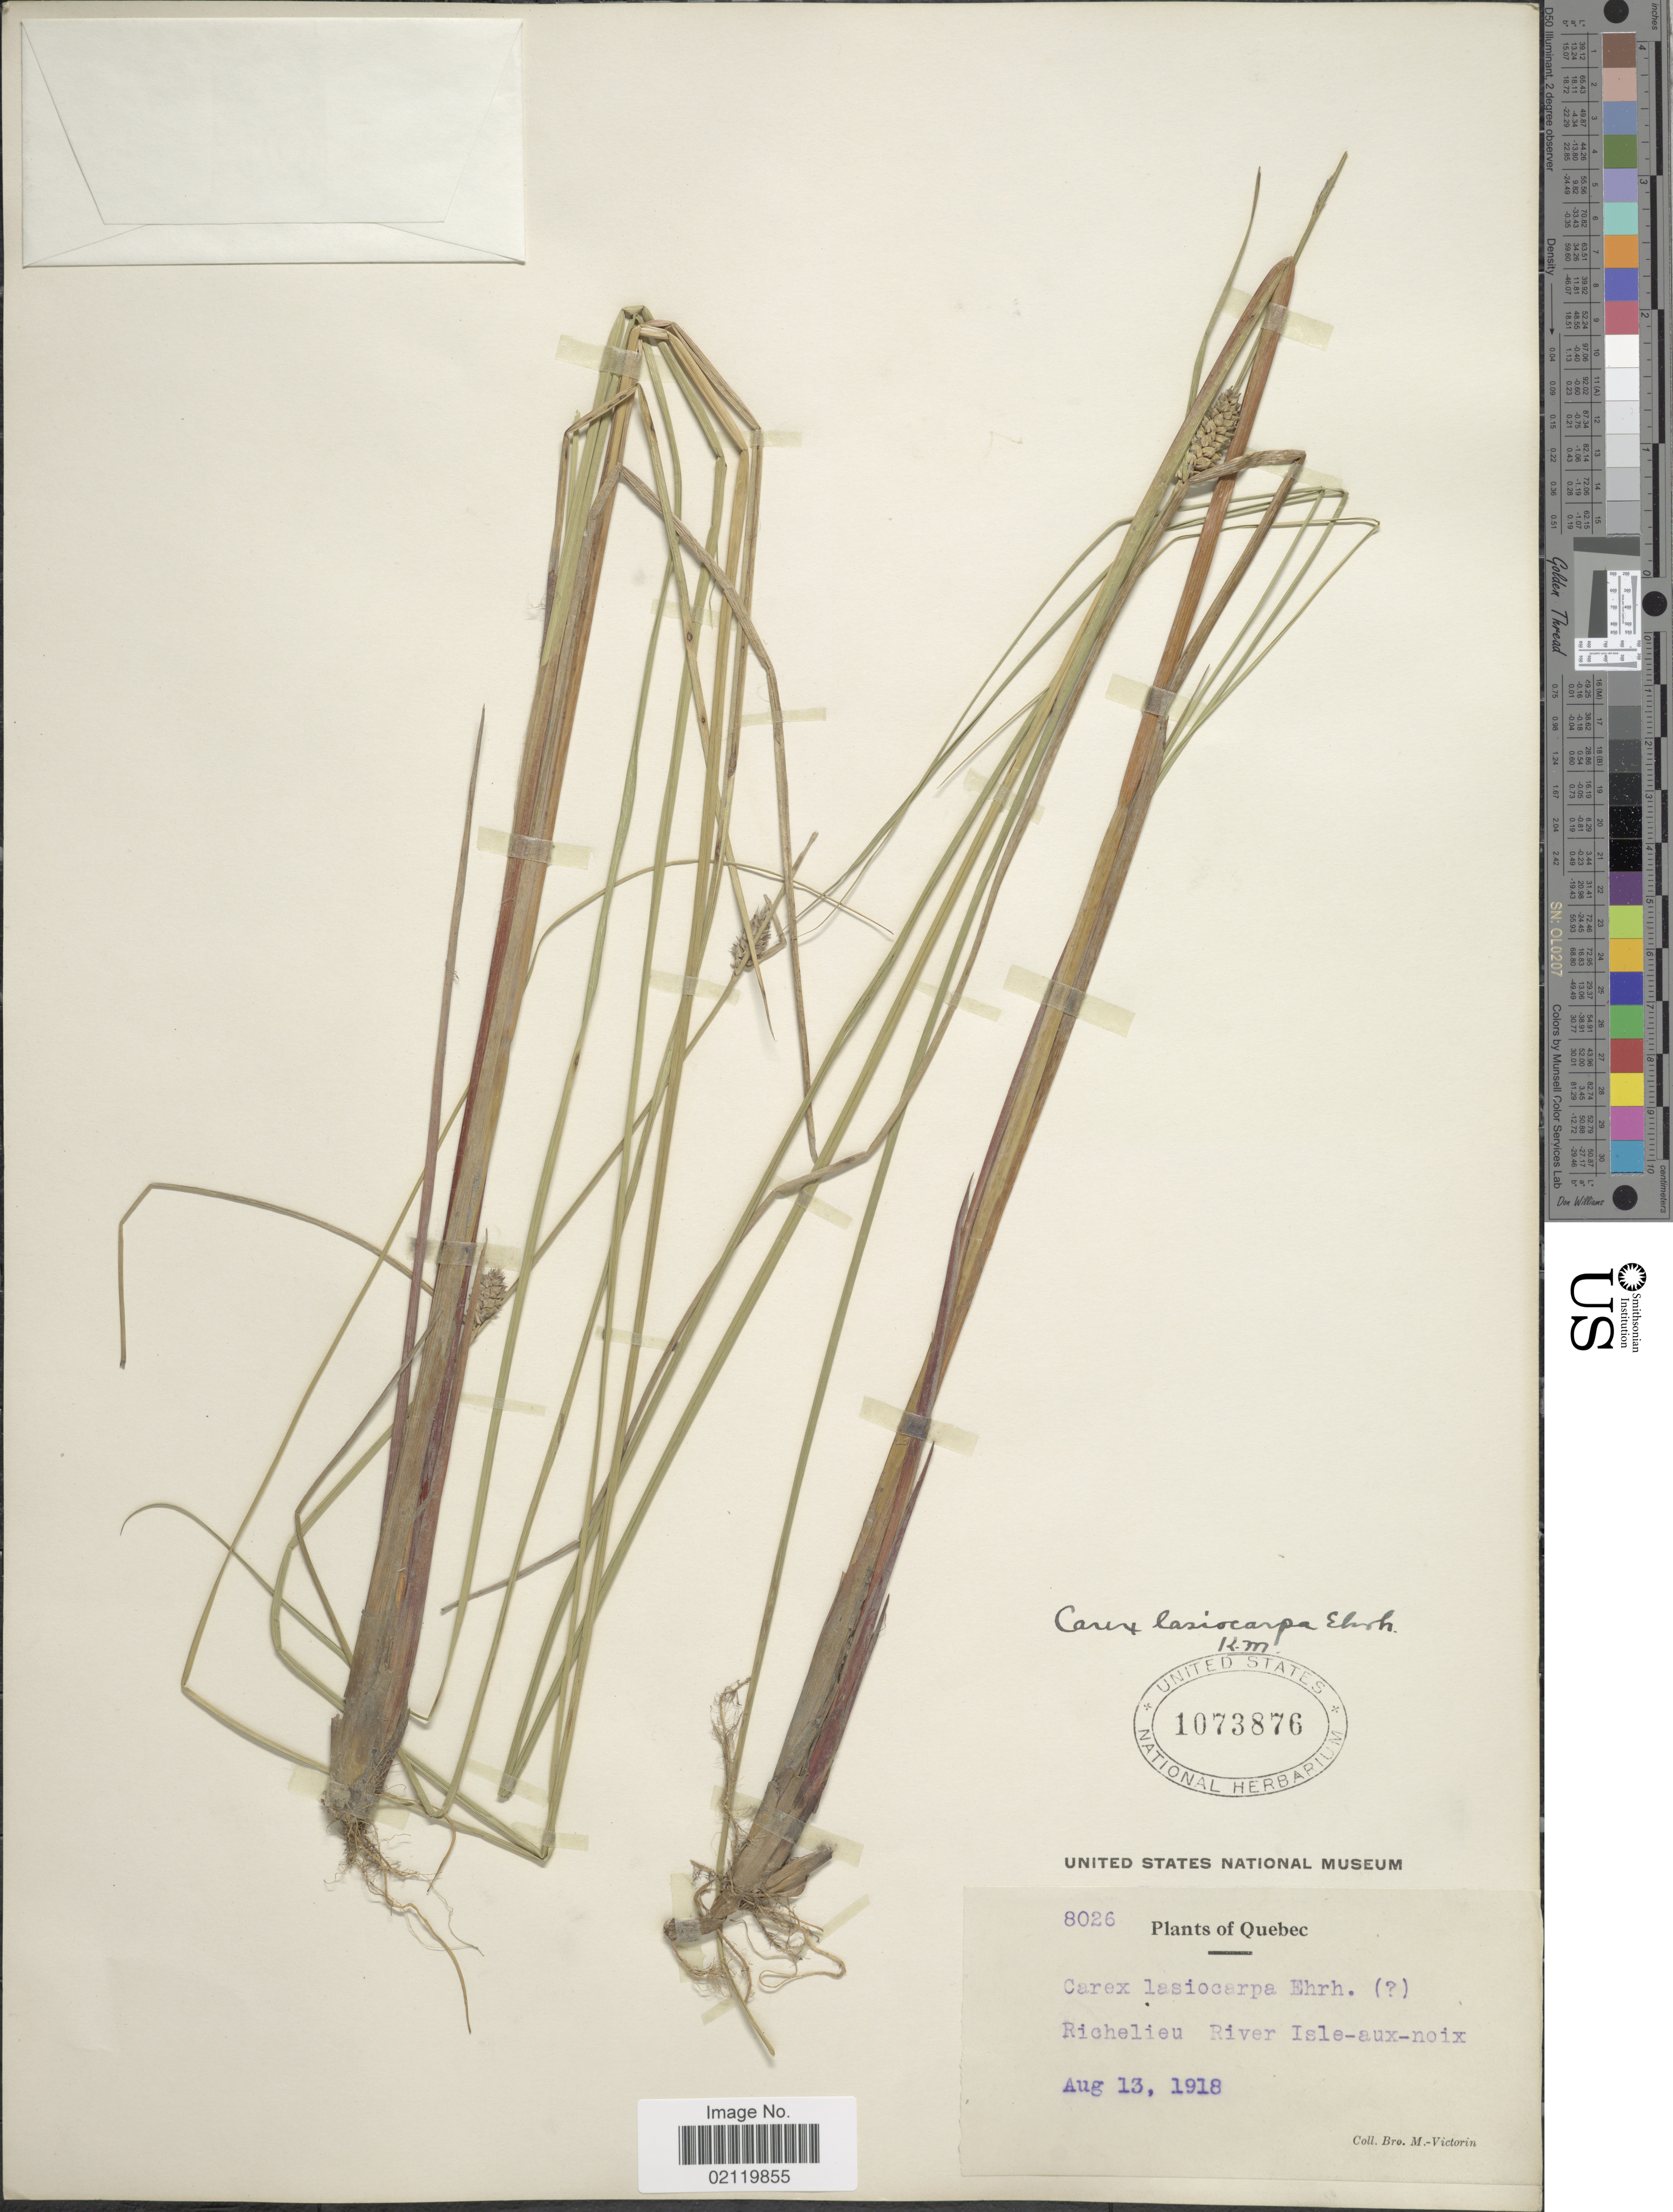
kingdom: Plantae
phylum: Tracheophyta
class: Liliopsida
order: Poales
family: Cyperaceae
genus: Carex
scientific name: Carex lasiocarpa var. americana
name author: Fernald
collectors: Fr. Marie-Victorin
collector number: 8026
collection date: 1918-08-13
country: Canada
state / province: Quebec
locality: Richelieu River Isle-aux-noix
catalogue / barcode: US 1073876